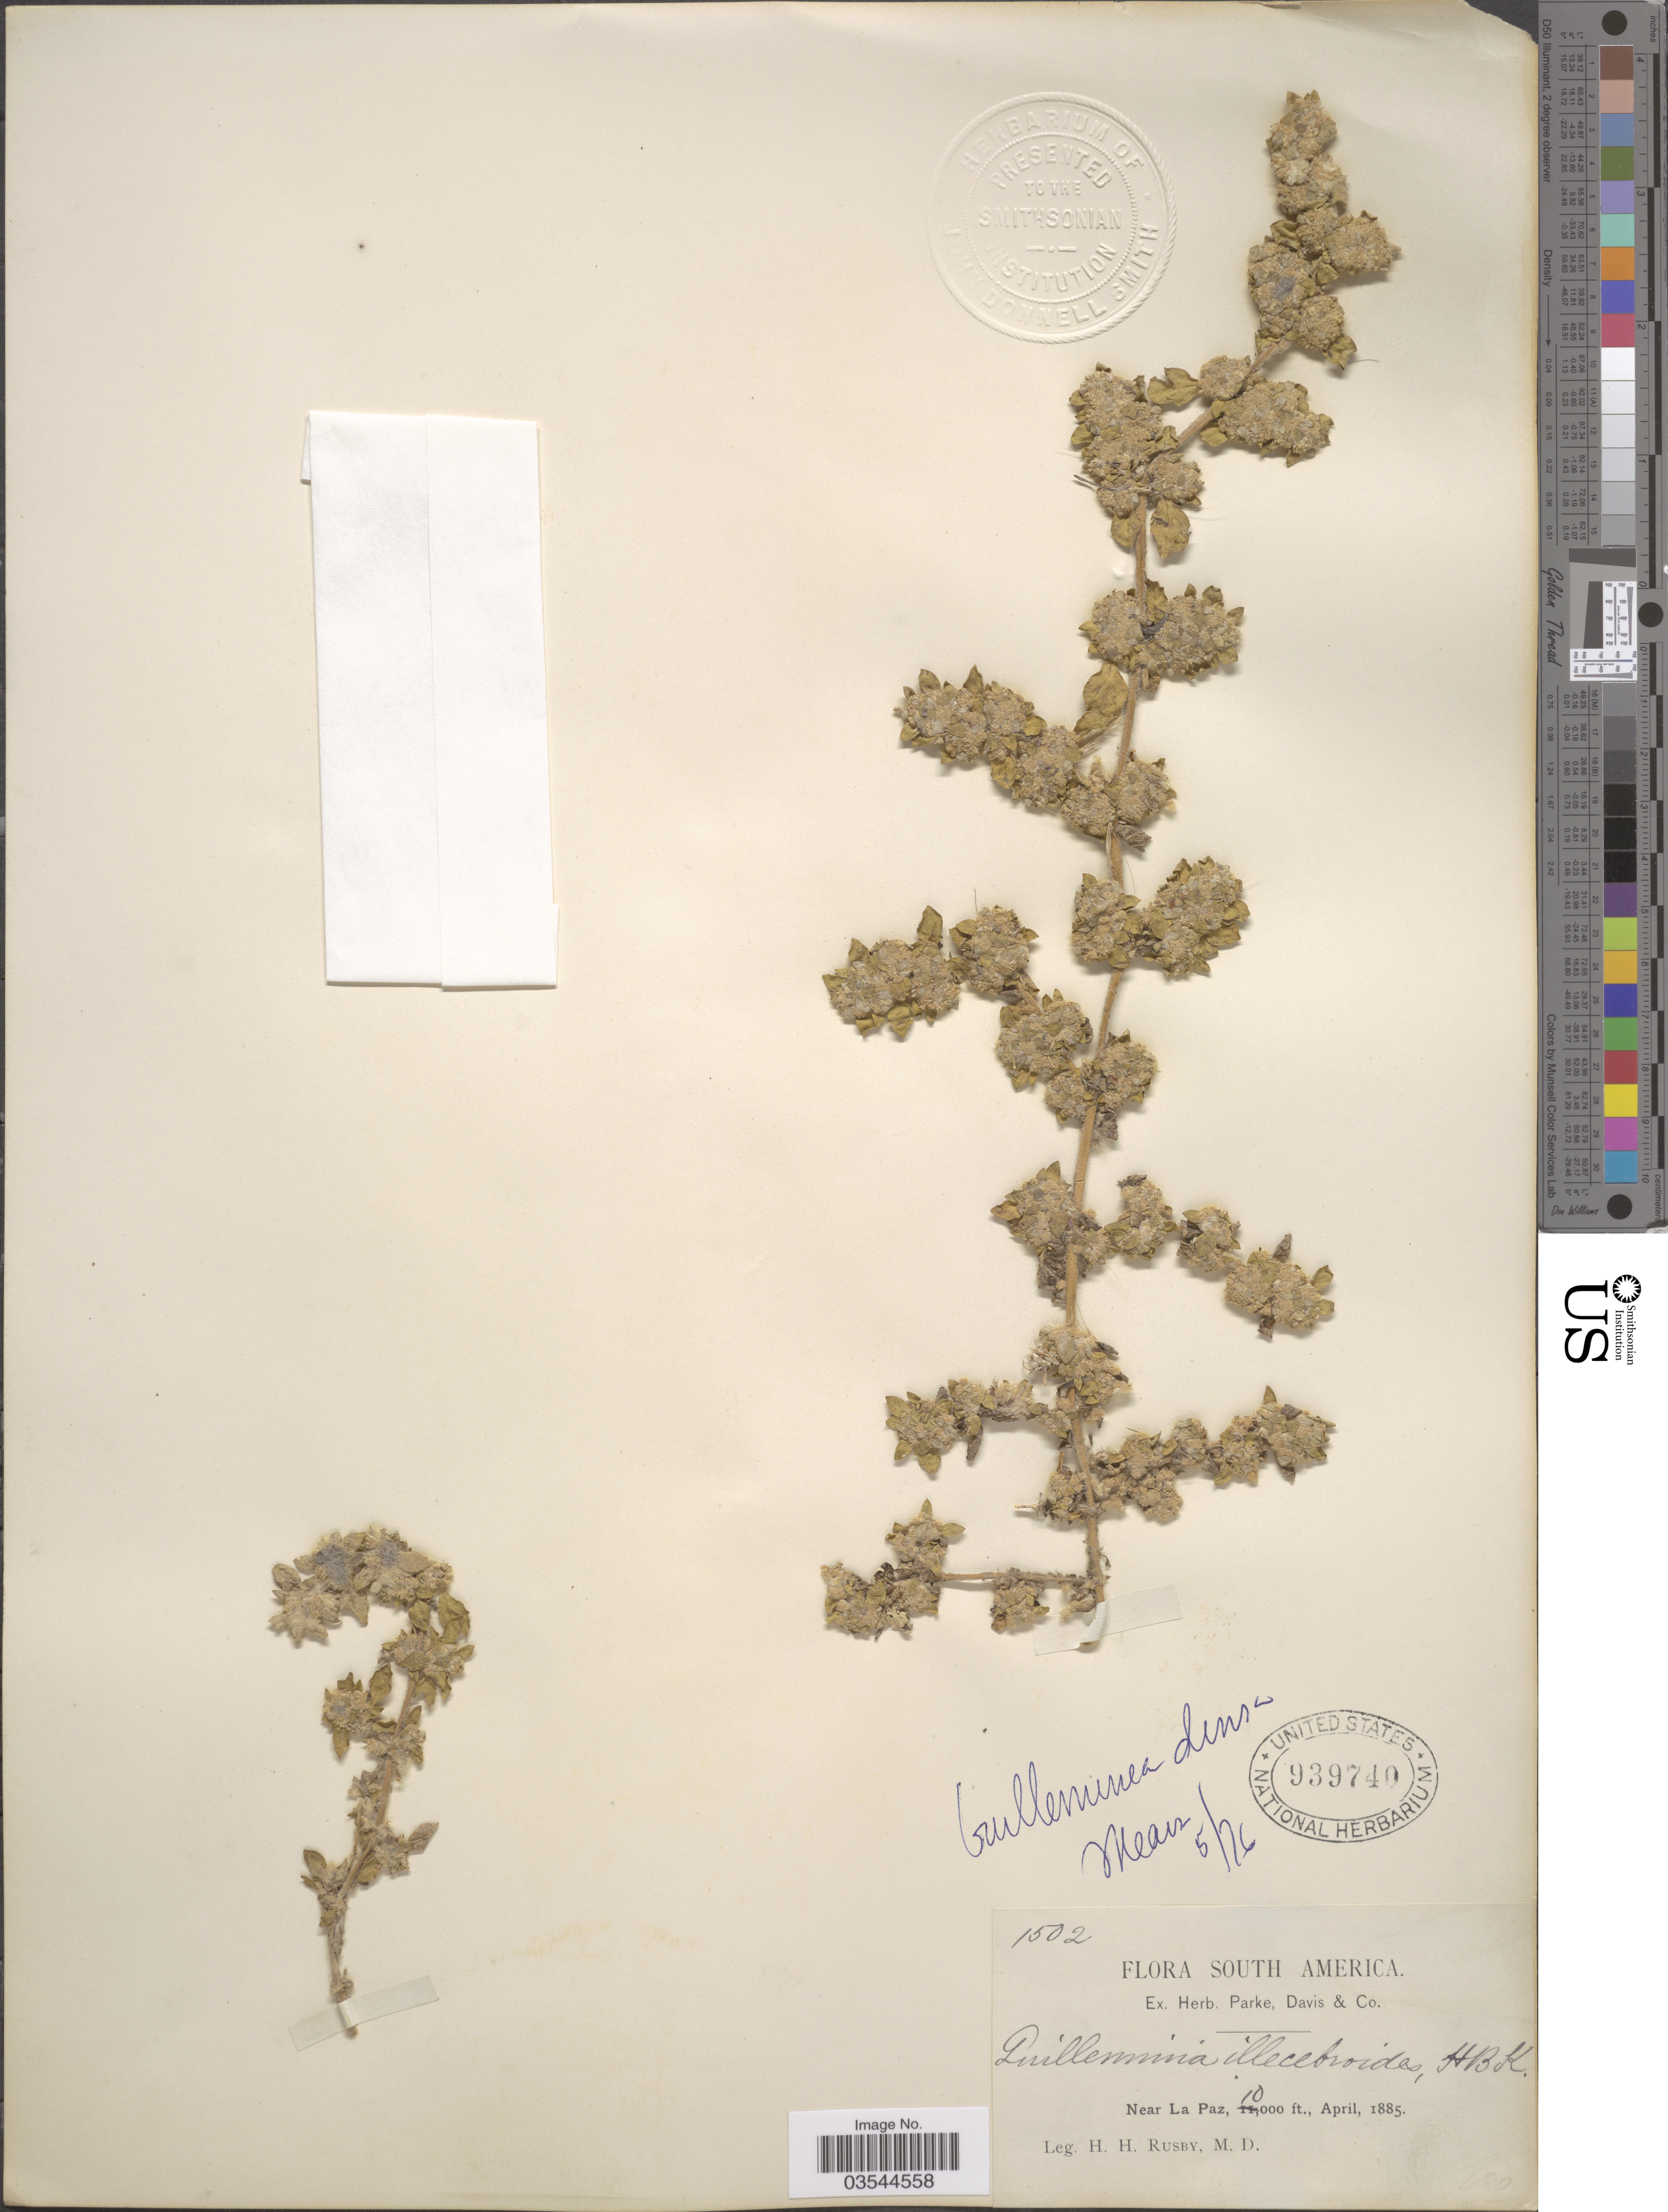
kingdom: Plantae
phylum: Tracheophyta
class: Magnoliopsida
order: Caryophyllales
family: Amaranthaceae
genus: Guilleminea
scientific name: Guilleminea densa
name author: (Humb. & Bonpl. ex Schult.) Moq.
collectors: H. H. Rusby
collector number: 1502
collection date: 1885-04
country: Bolivia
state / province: La Paz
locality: Near La Paz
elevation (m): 3048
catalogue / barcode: US 939740